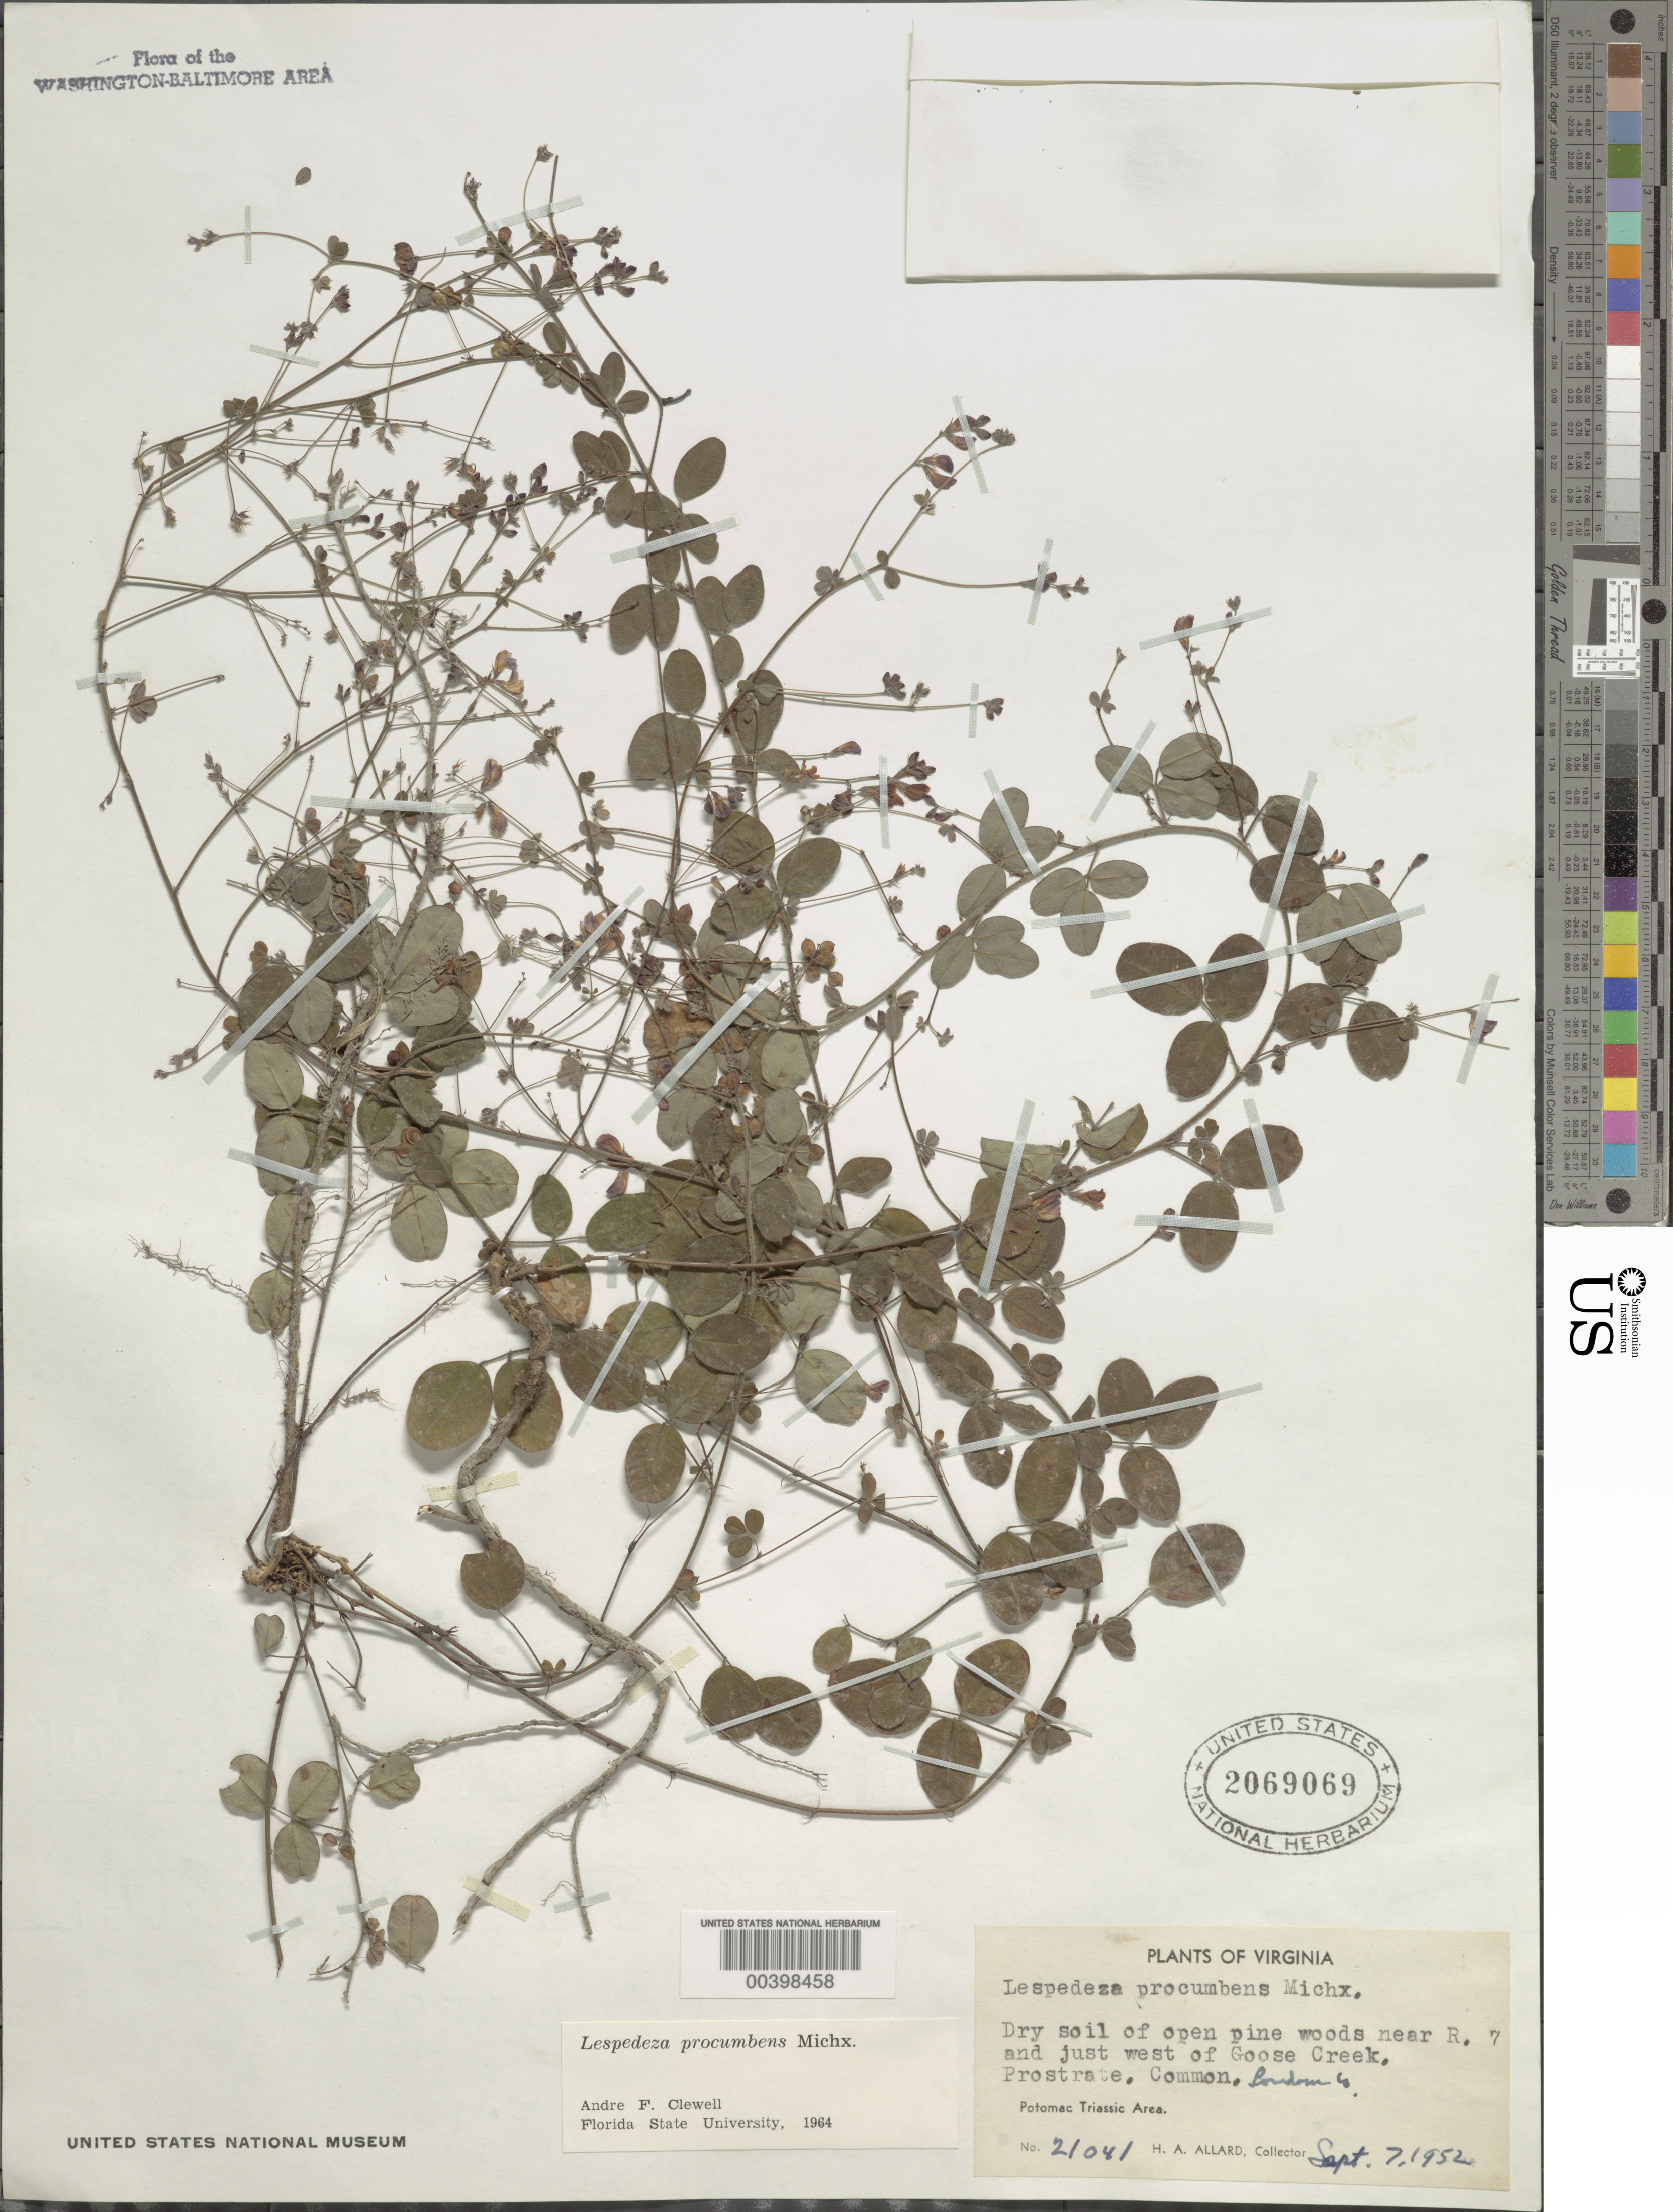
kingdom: Plantae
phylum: Tracheophyta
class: Magnoliopsida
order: Fabales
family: Fabaceae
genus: Lespedeza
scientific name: Lespedeza procumbens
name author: Michx.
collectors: H. A. Allard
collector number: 21041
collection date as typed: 07 Sep 1952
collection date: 1952-09-07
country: United States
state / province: Virginia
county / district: Loudoun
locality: Near Route 7 and west of Goose Creek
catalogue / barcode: US 2069069